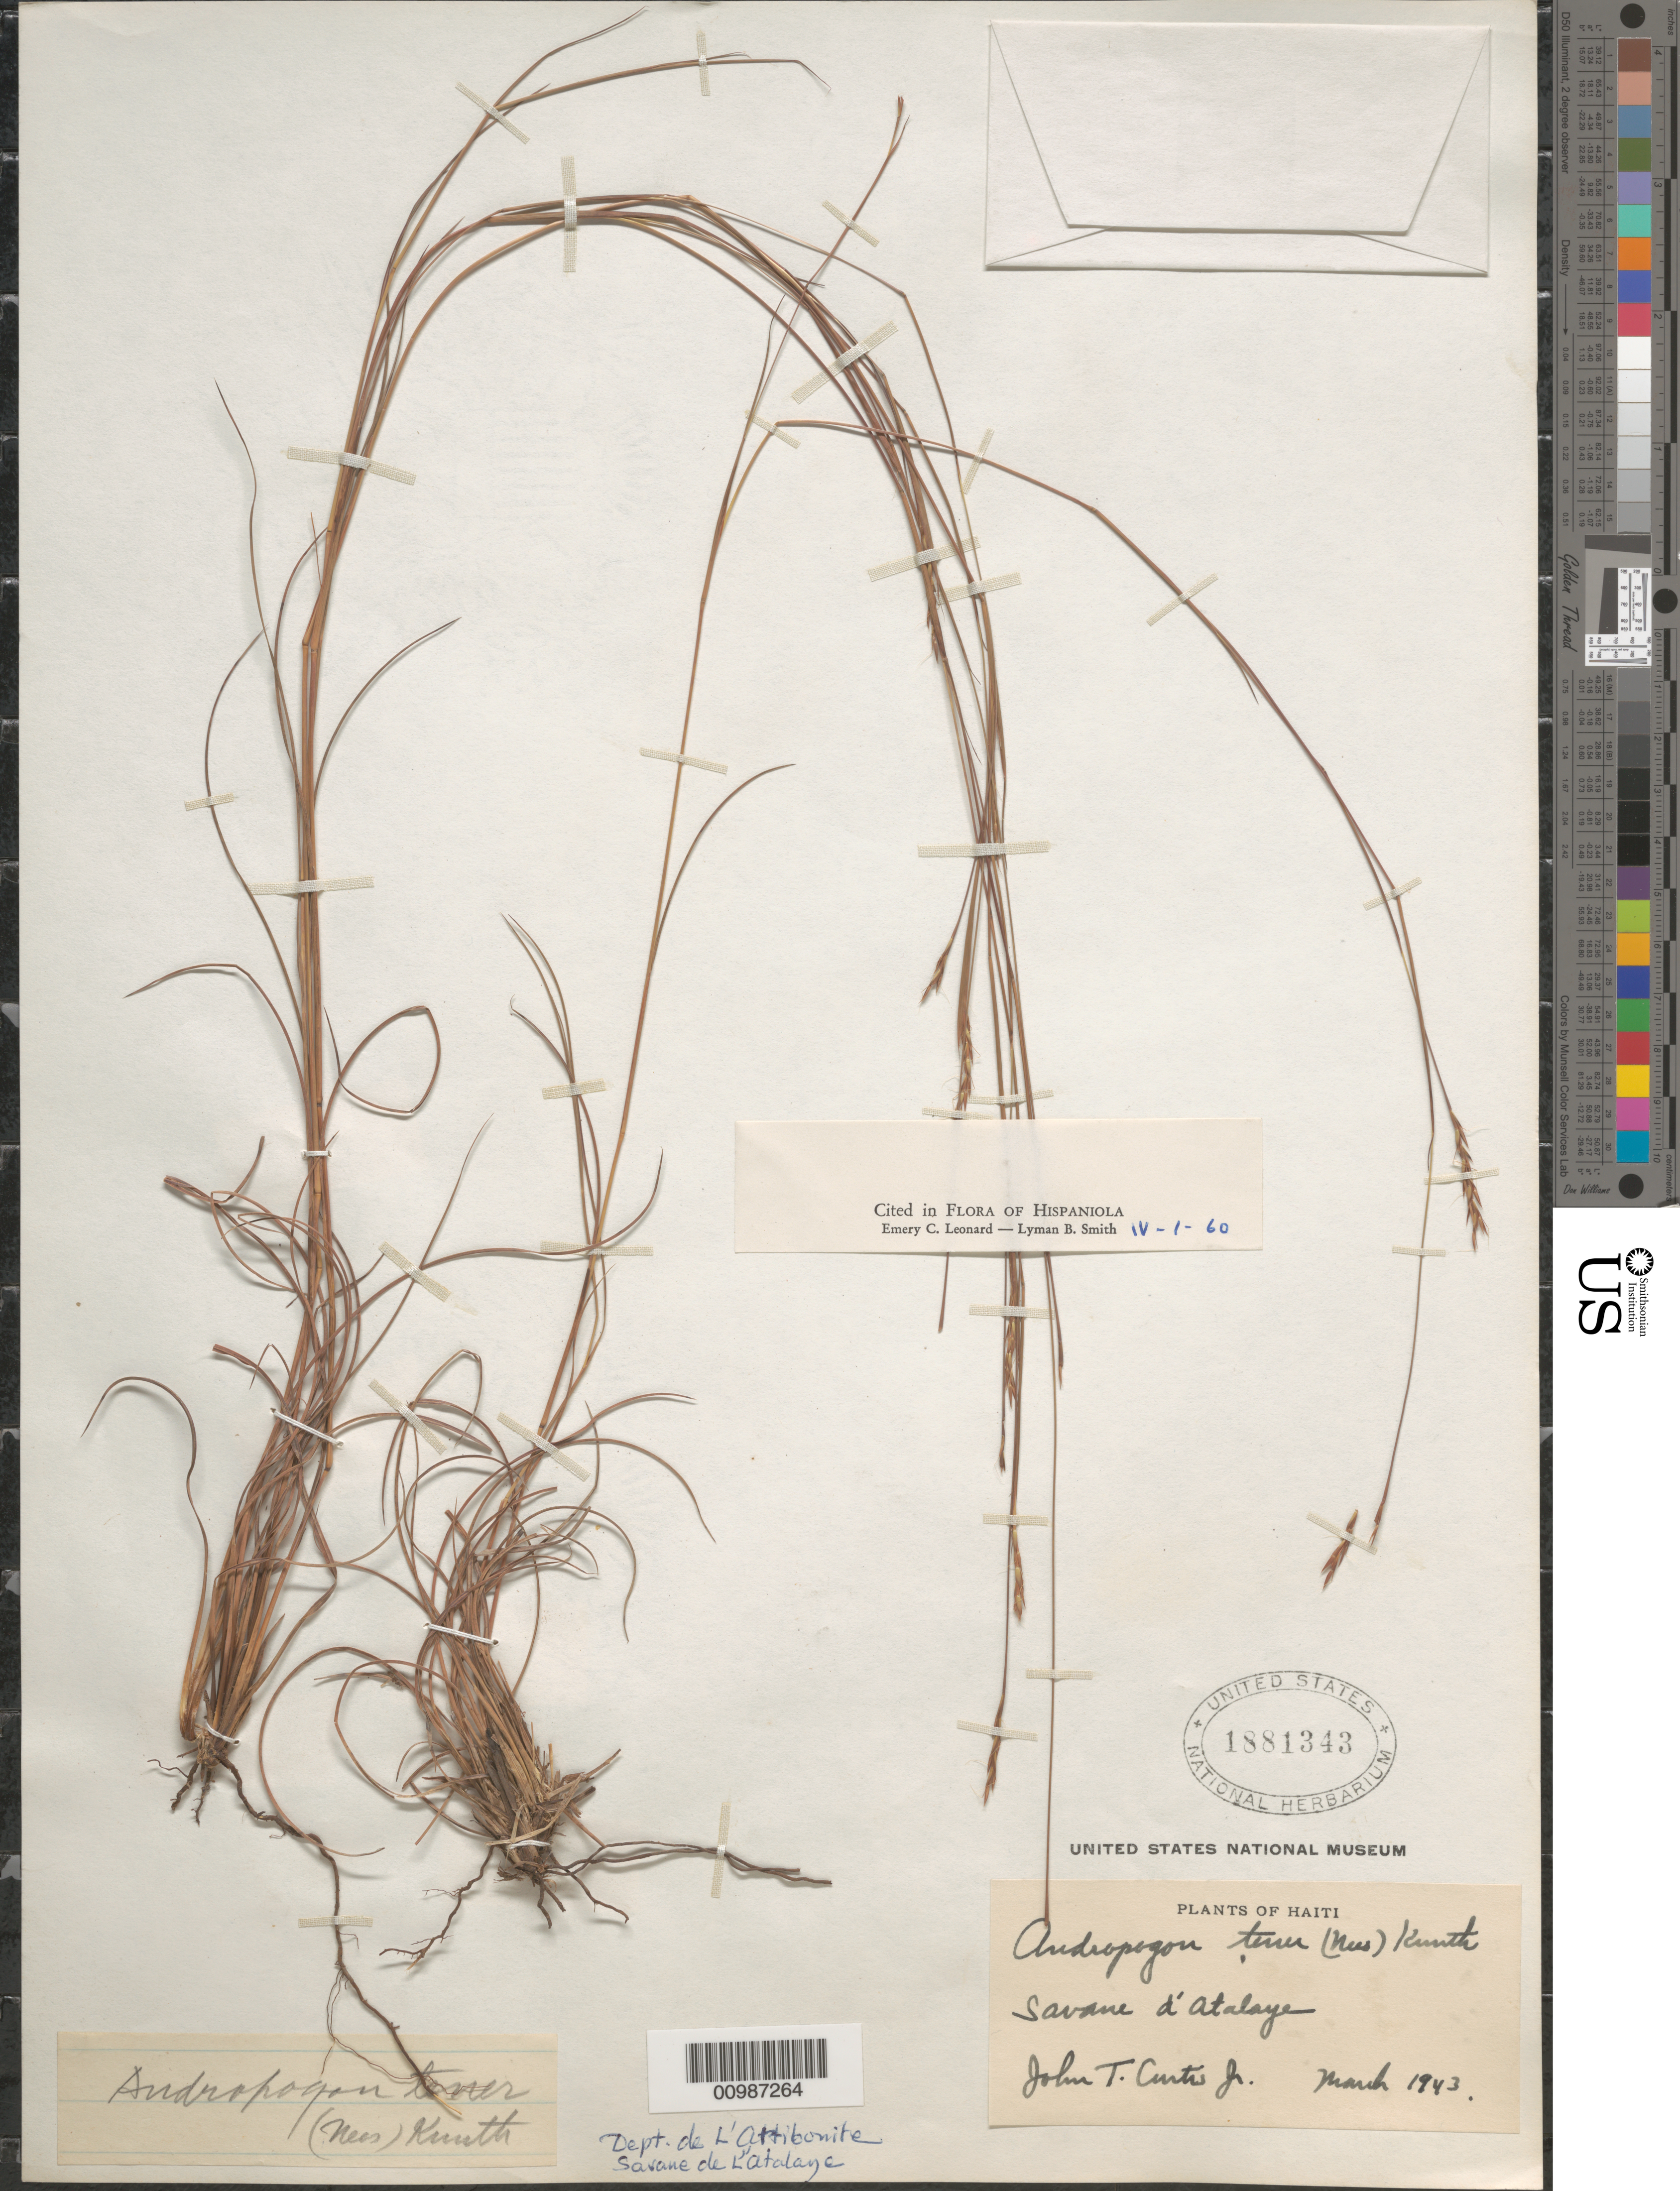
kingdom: Plantae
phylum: Tracheophyta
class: Liliopsida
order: Poales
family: Poaceae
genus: Andropogon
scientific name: Andropogon tener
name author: (Nees) Kunth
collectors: J. Curtis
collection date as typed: Mar 1943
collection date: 1943-03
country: Haiti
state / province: Artibonite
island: Hispaniola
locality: Savane de L'Atalaye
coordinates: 0 N, 0 E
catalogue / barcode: US 1881343